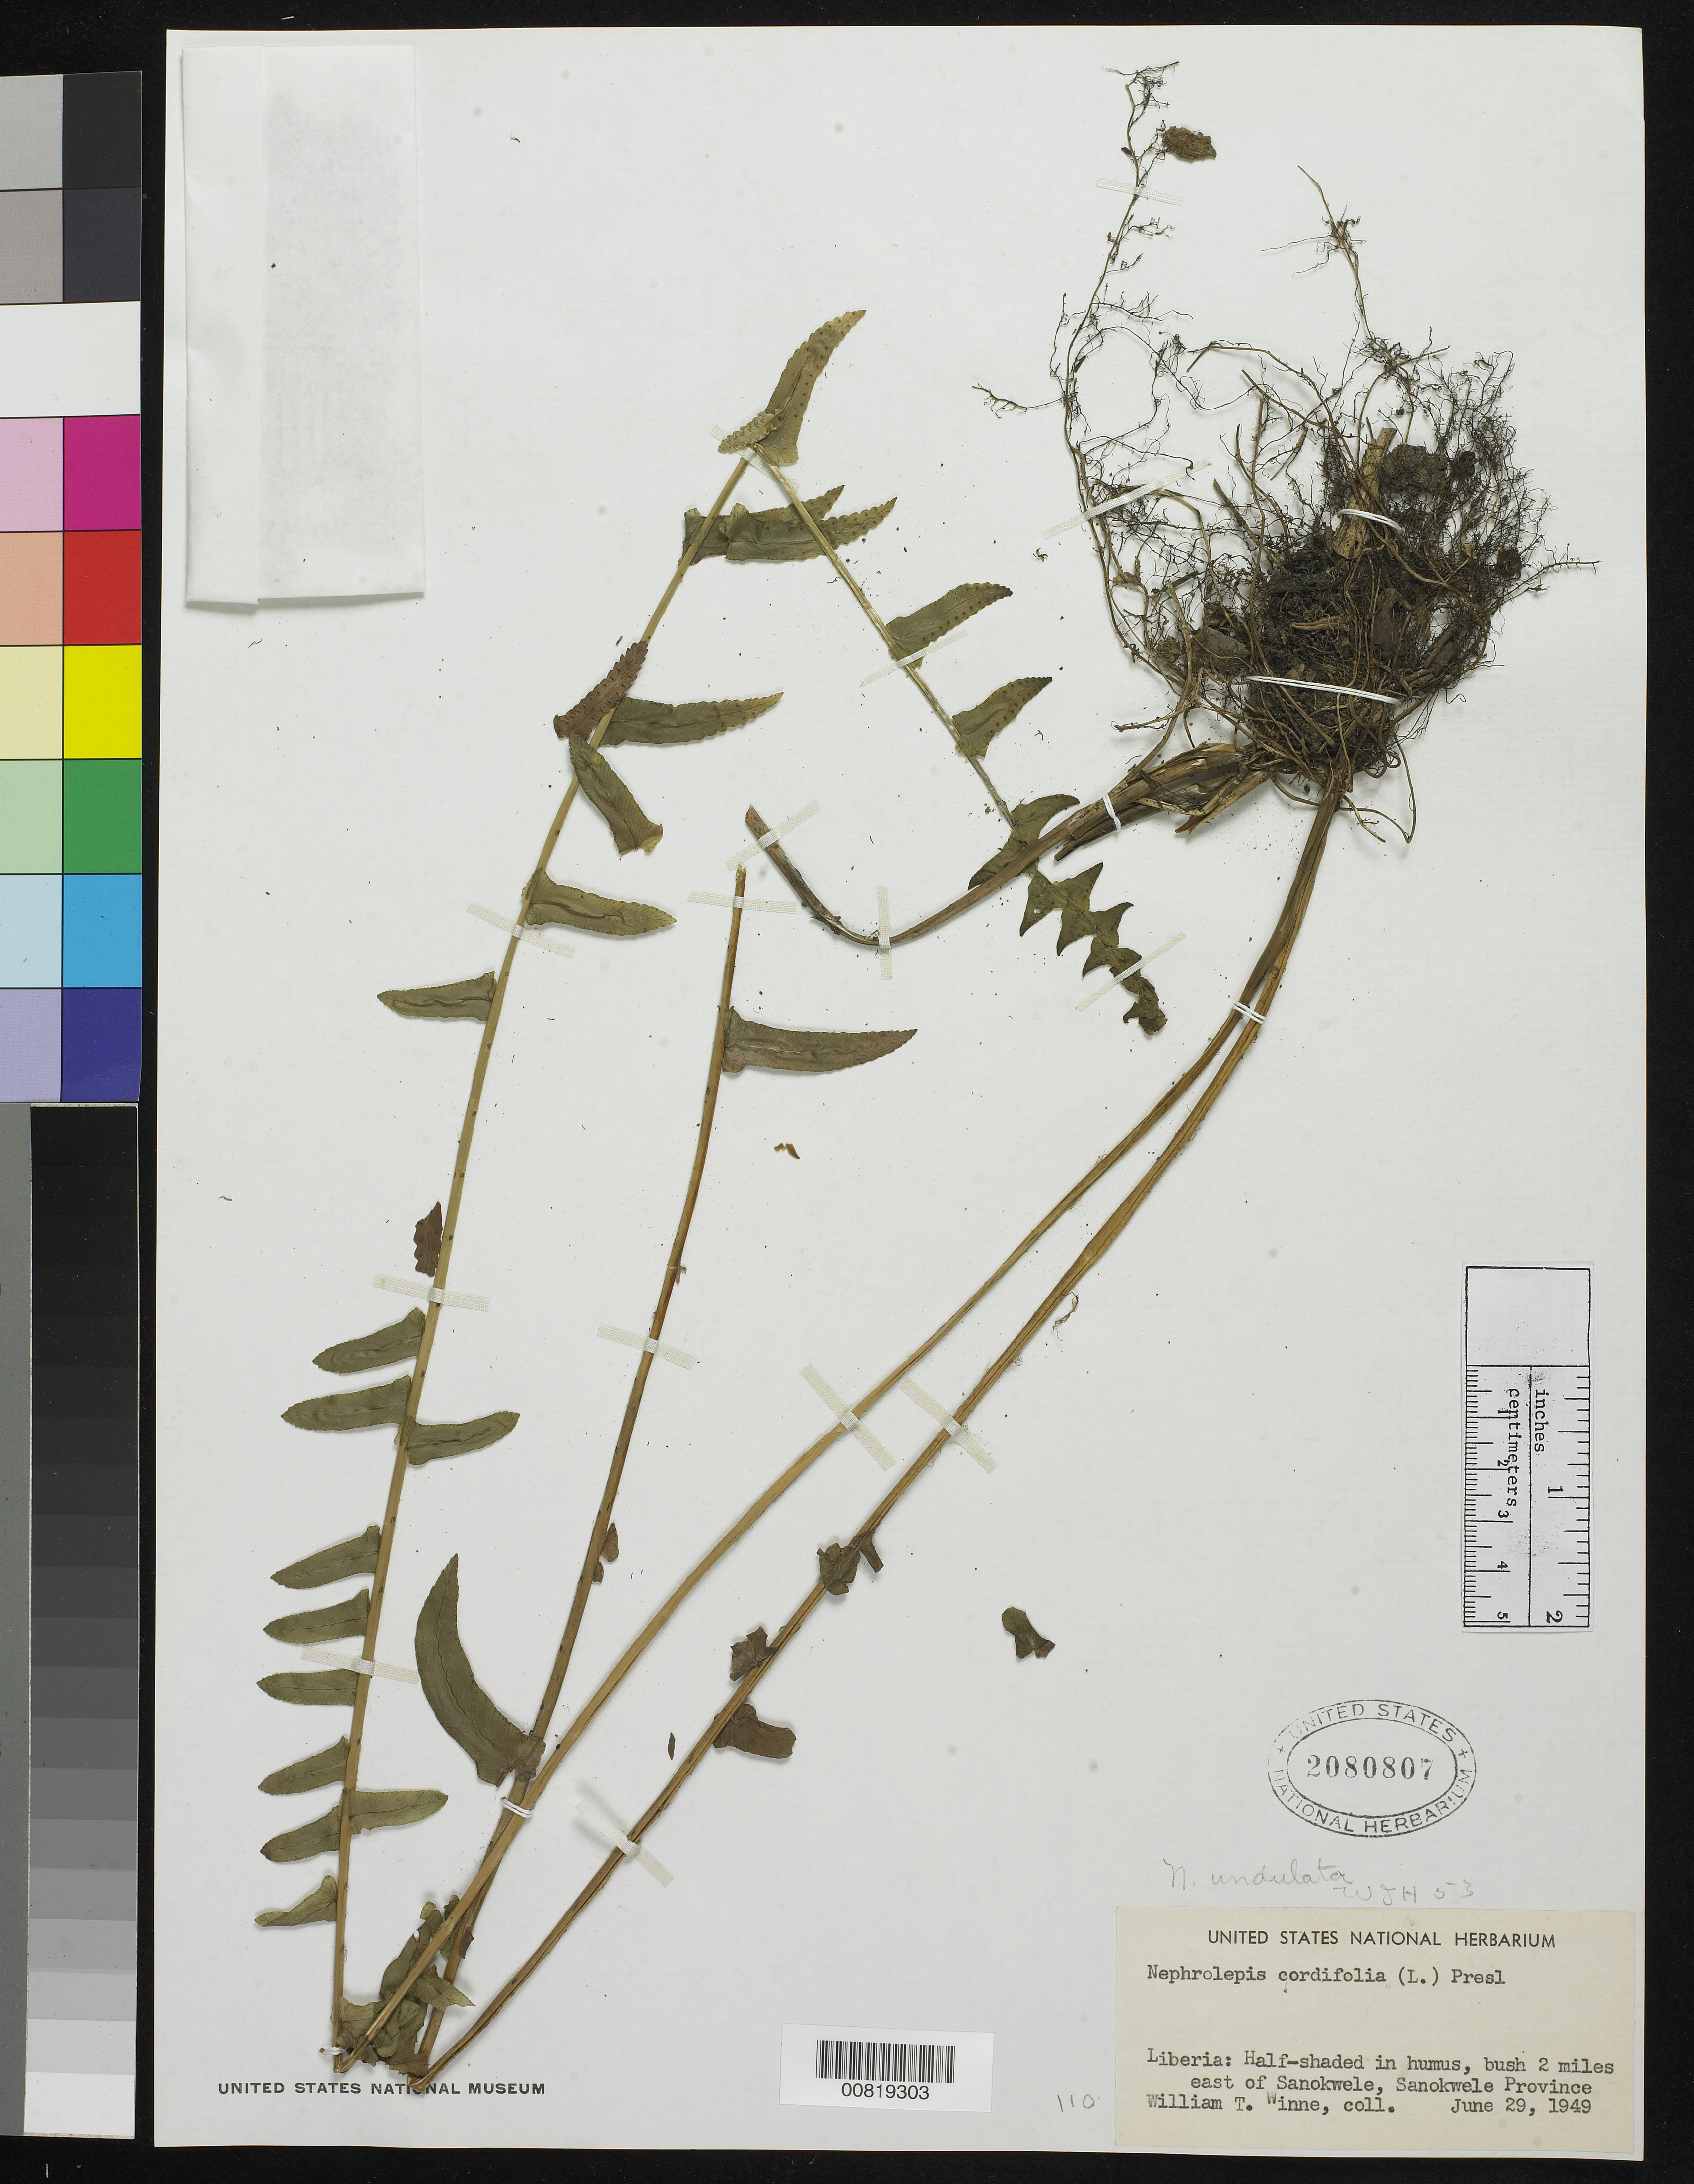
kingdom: Plantae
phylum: Tracheophyta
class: Polypodiopsida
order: Polypodiales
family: Nephrolepidaceae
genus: Nephrolepis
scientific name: Nephrolepis undulata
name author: J. Sm.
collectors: -. Winne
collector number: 110?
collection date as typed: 29 Jun 1949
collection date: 1949-06-29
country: Liberia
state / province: Nimba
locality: Sanokwele Province: 2 miles E of Sanokwele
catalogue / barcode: US 2080807